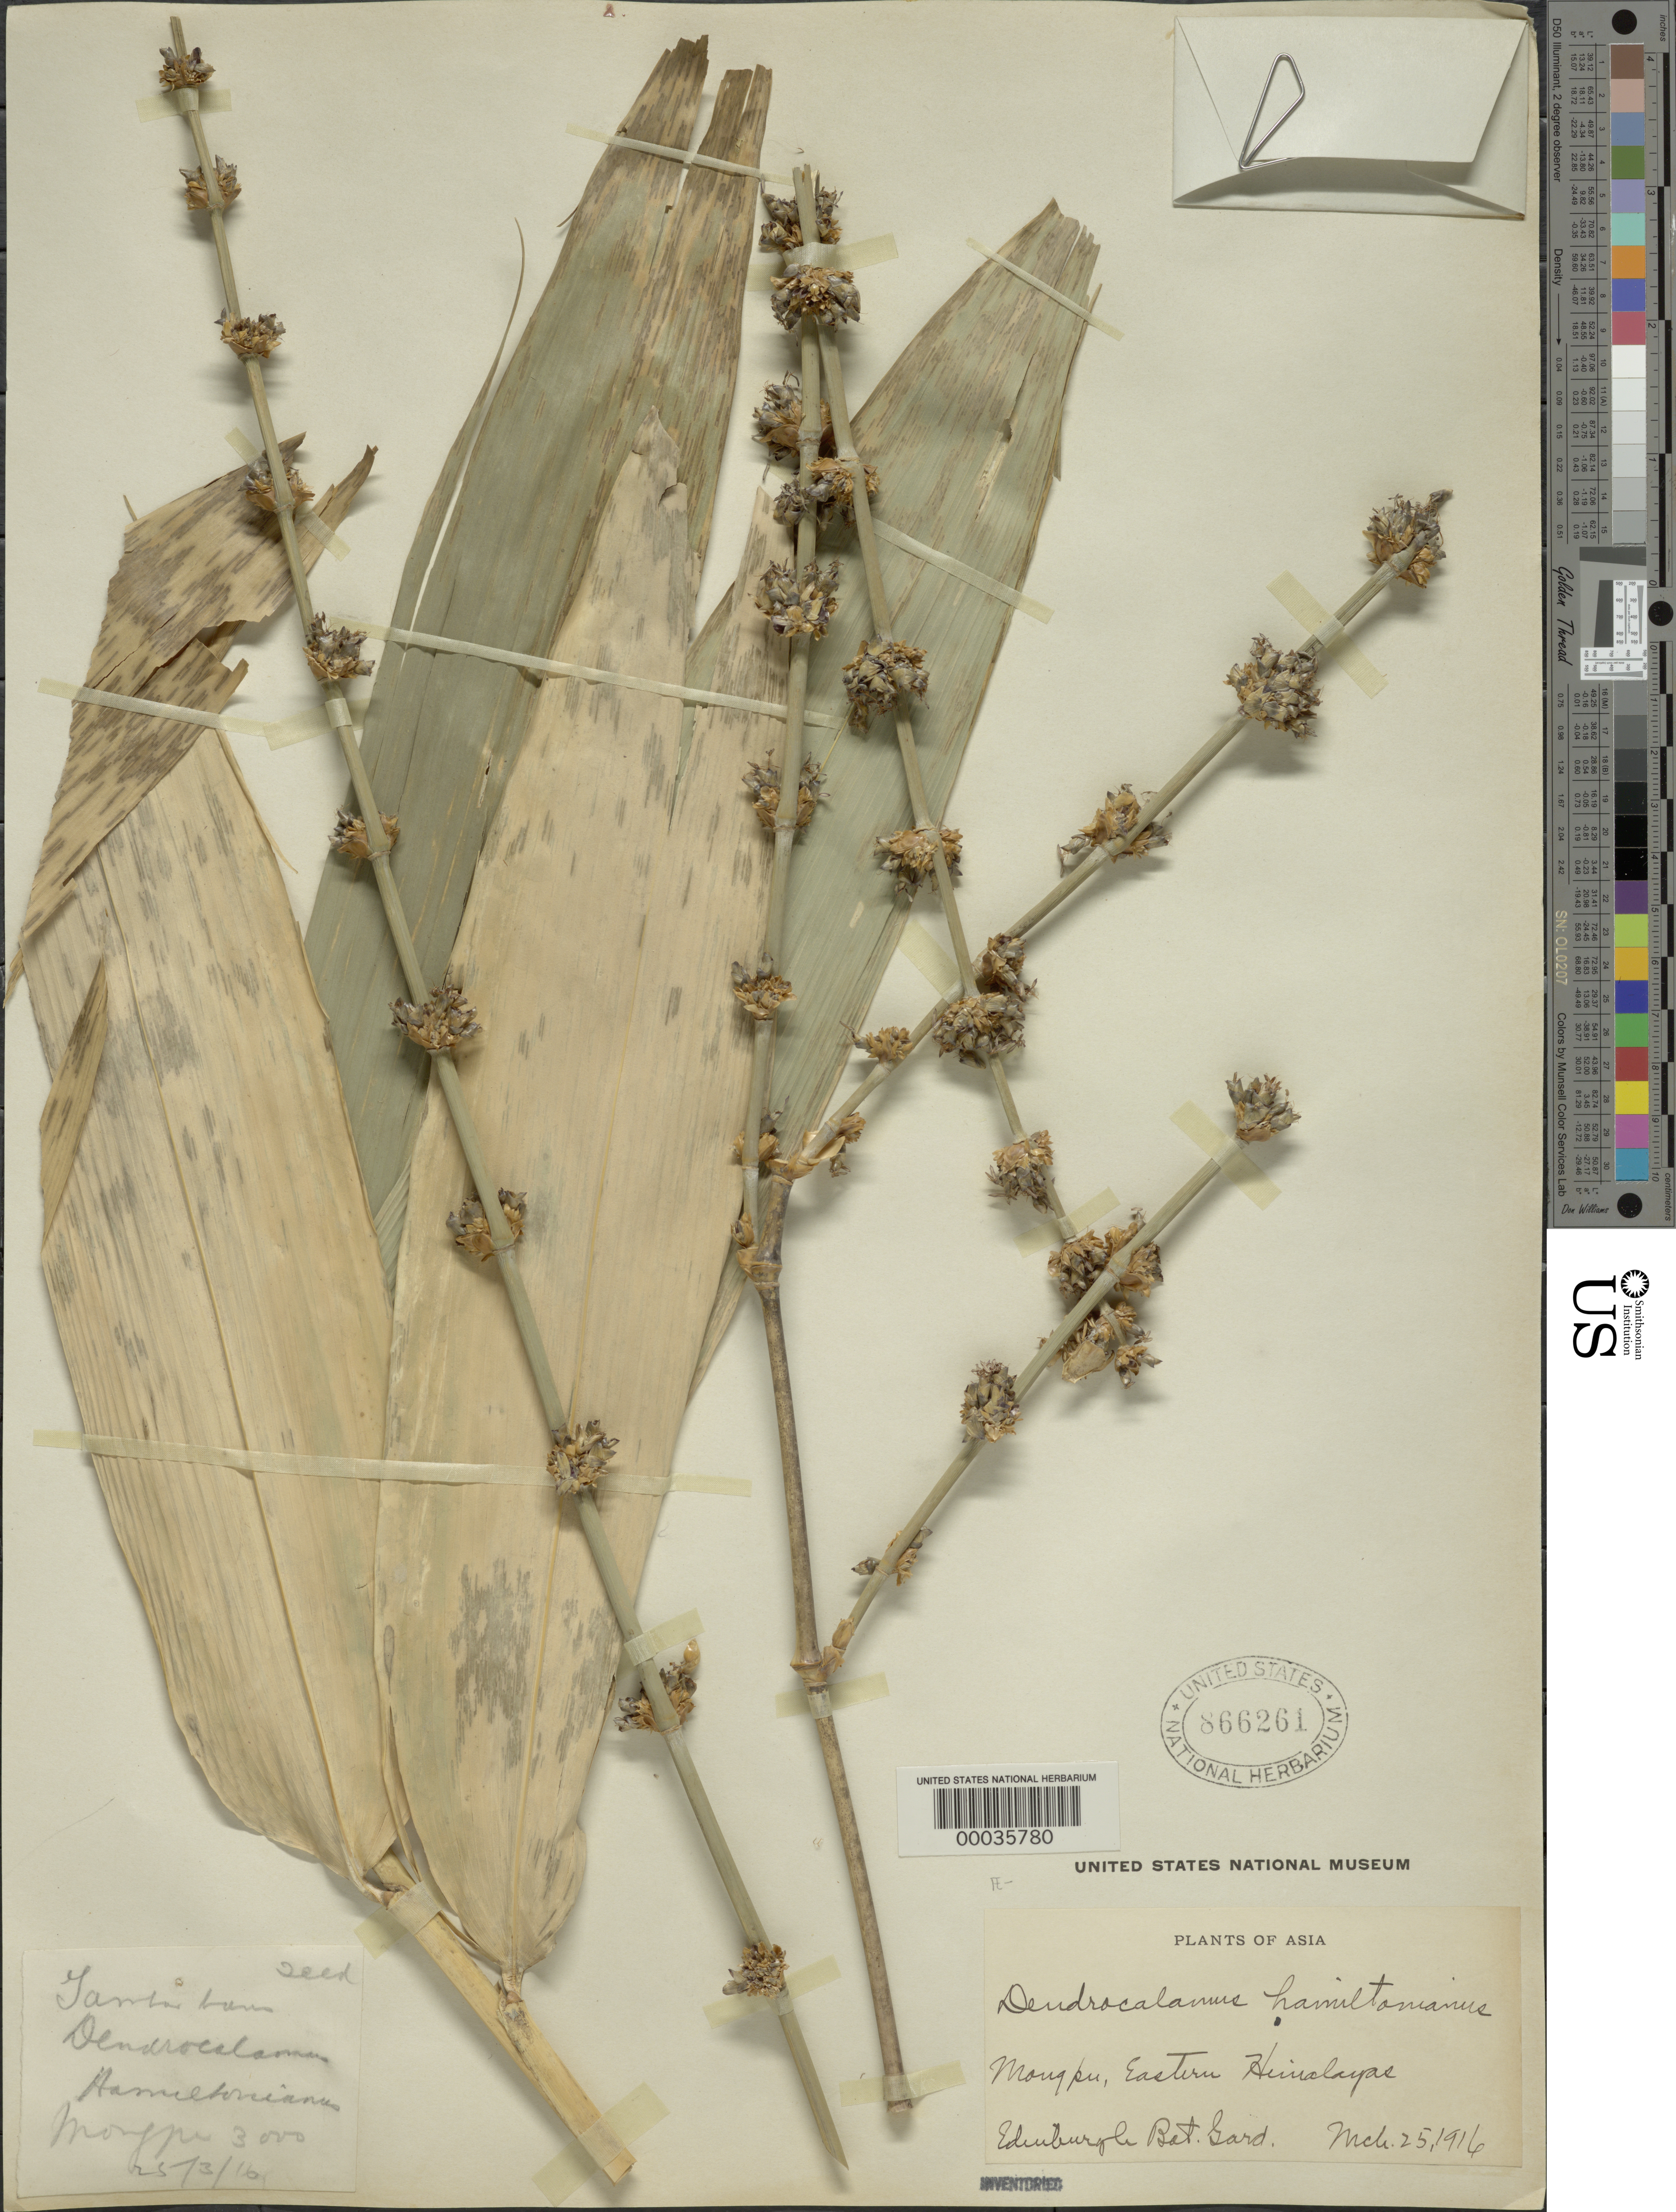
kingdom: Plantae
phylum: Tracheophyta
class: Liliopsida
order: Poales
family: Poaceae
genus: Dendrocalamus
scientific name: Dendrocalamus hamiltonii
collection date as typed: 25 Mar 1916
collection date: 1916-03-25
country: Myanmar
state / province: Shan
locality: Mongpu, Eastern Himalayas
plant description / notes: geonames.nga.mil puts Mongpu in the Shan region of "Burma" (Myanmar).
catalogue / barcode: US 866261